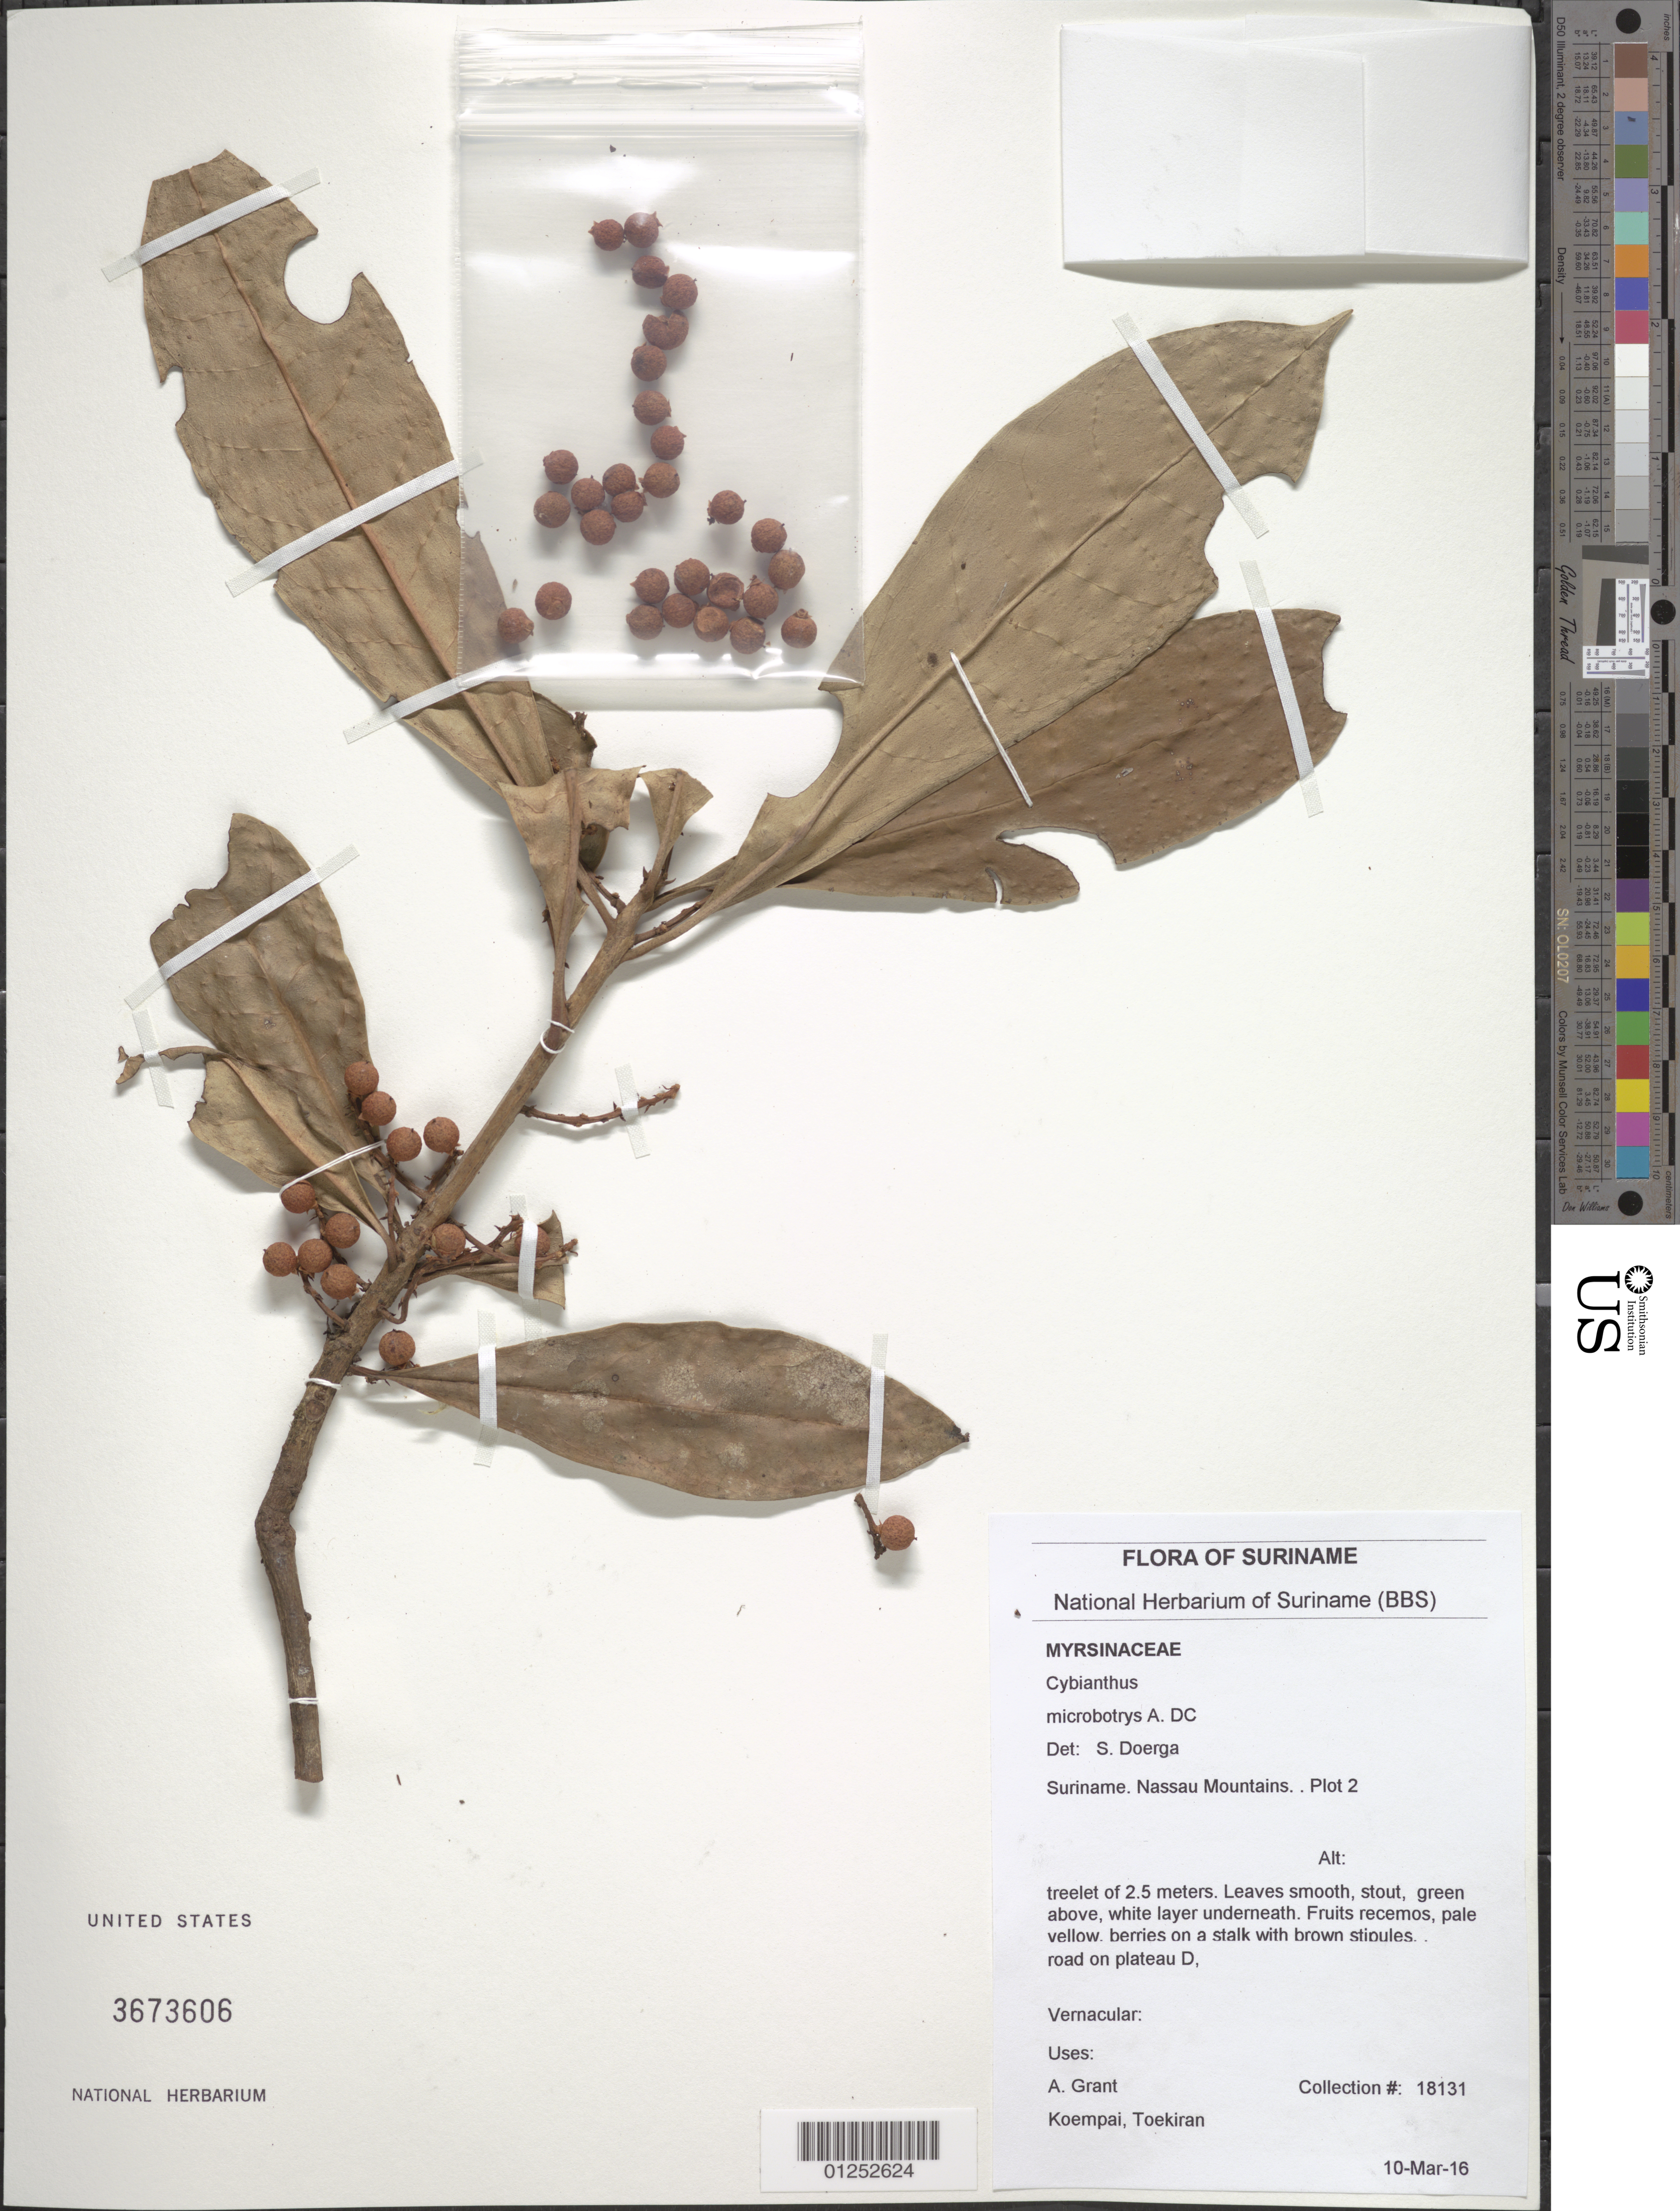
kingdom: Plantae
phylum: Tracheophyta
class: Magnoliopsida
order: Ericales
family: Primulaceae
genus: Cybianthus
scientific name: Cybianthus microbotrys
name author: A. DC.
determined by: Doerga, S.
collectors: A. Grant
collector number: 18131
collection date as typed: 10-Mar-16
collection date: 2010-03-16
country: Suriname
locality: Nassau Mountains, Plot 2. Road on plateau D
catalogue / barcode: US 3673606